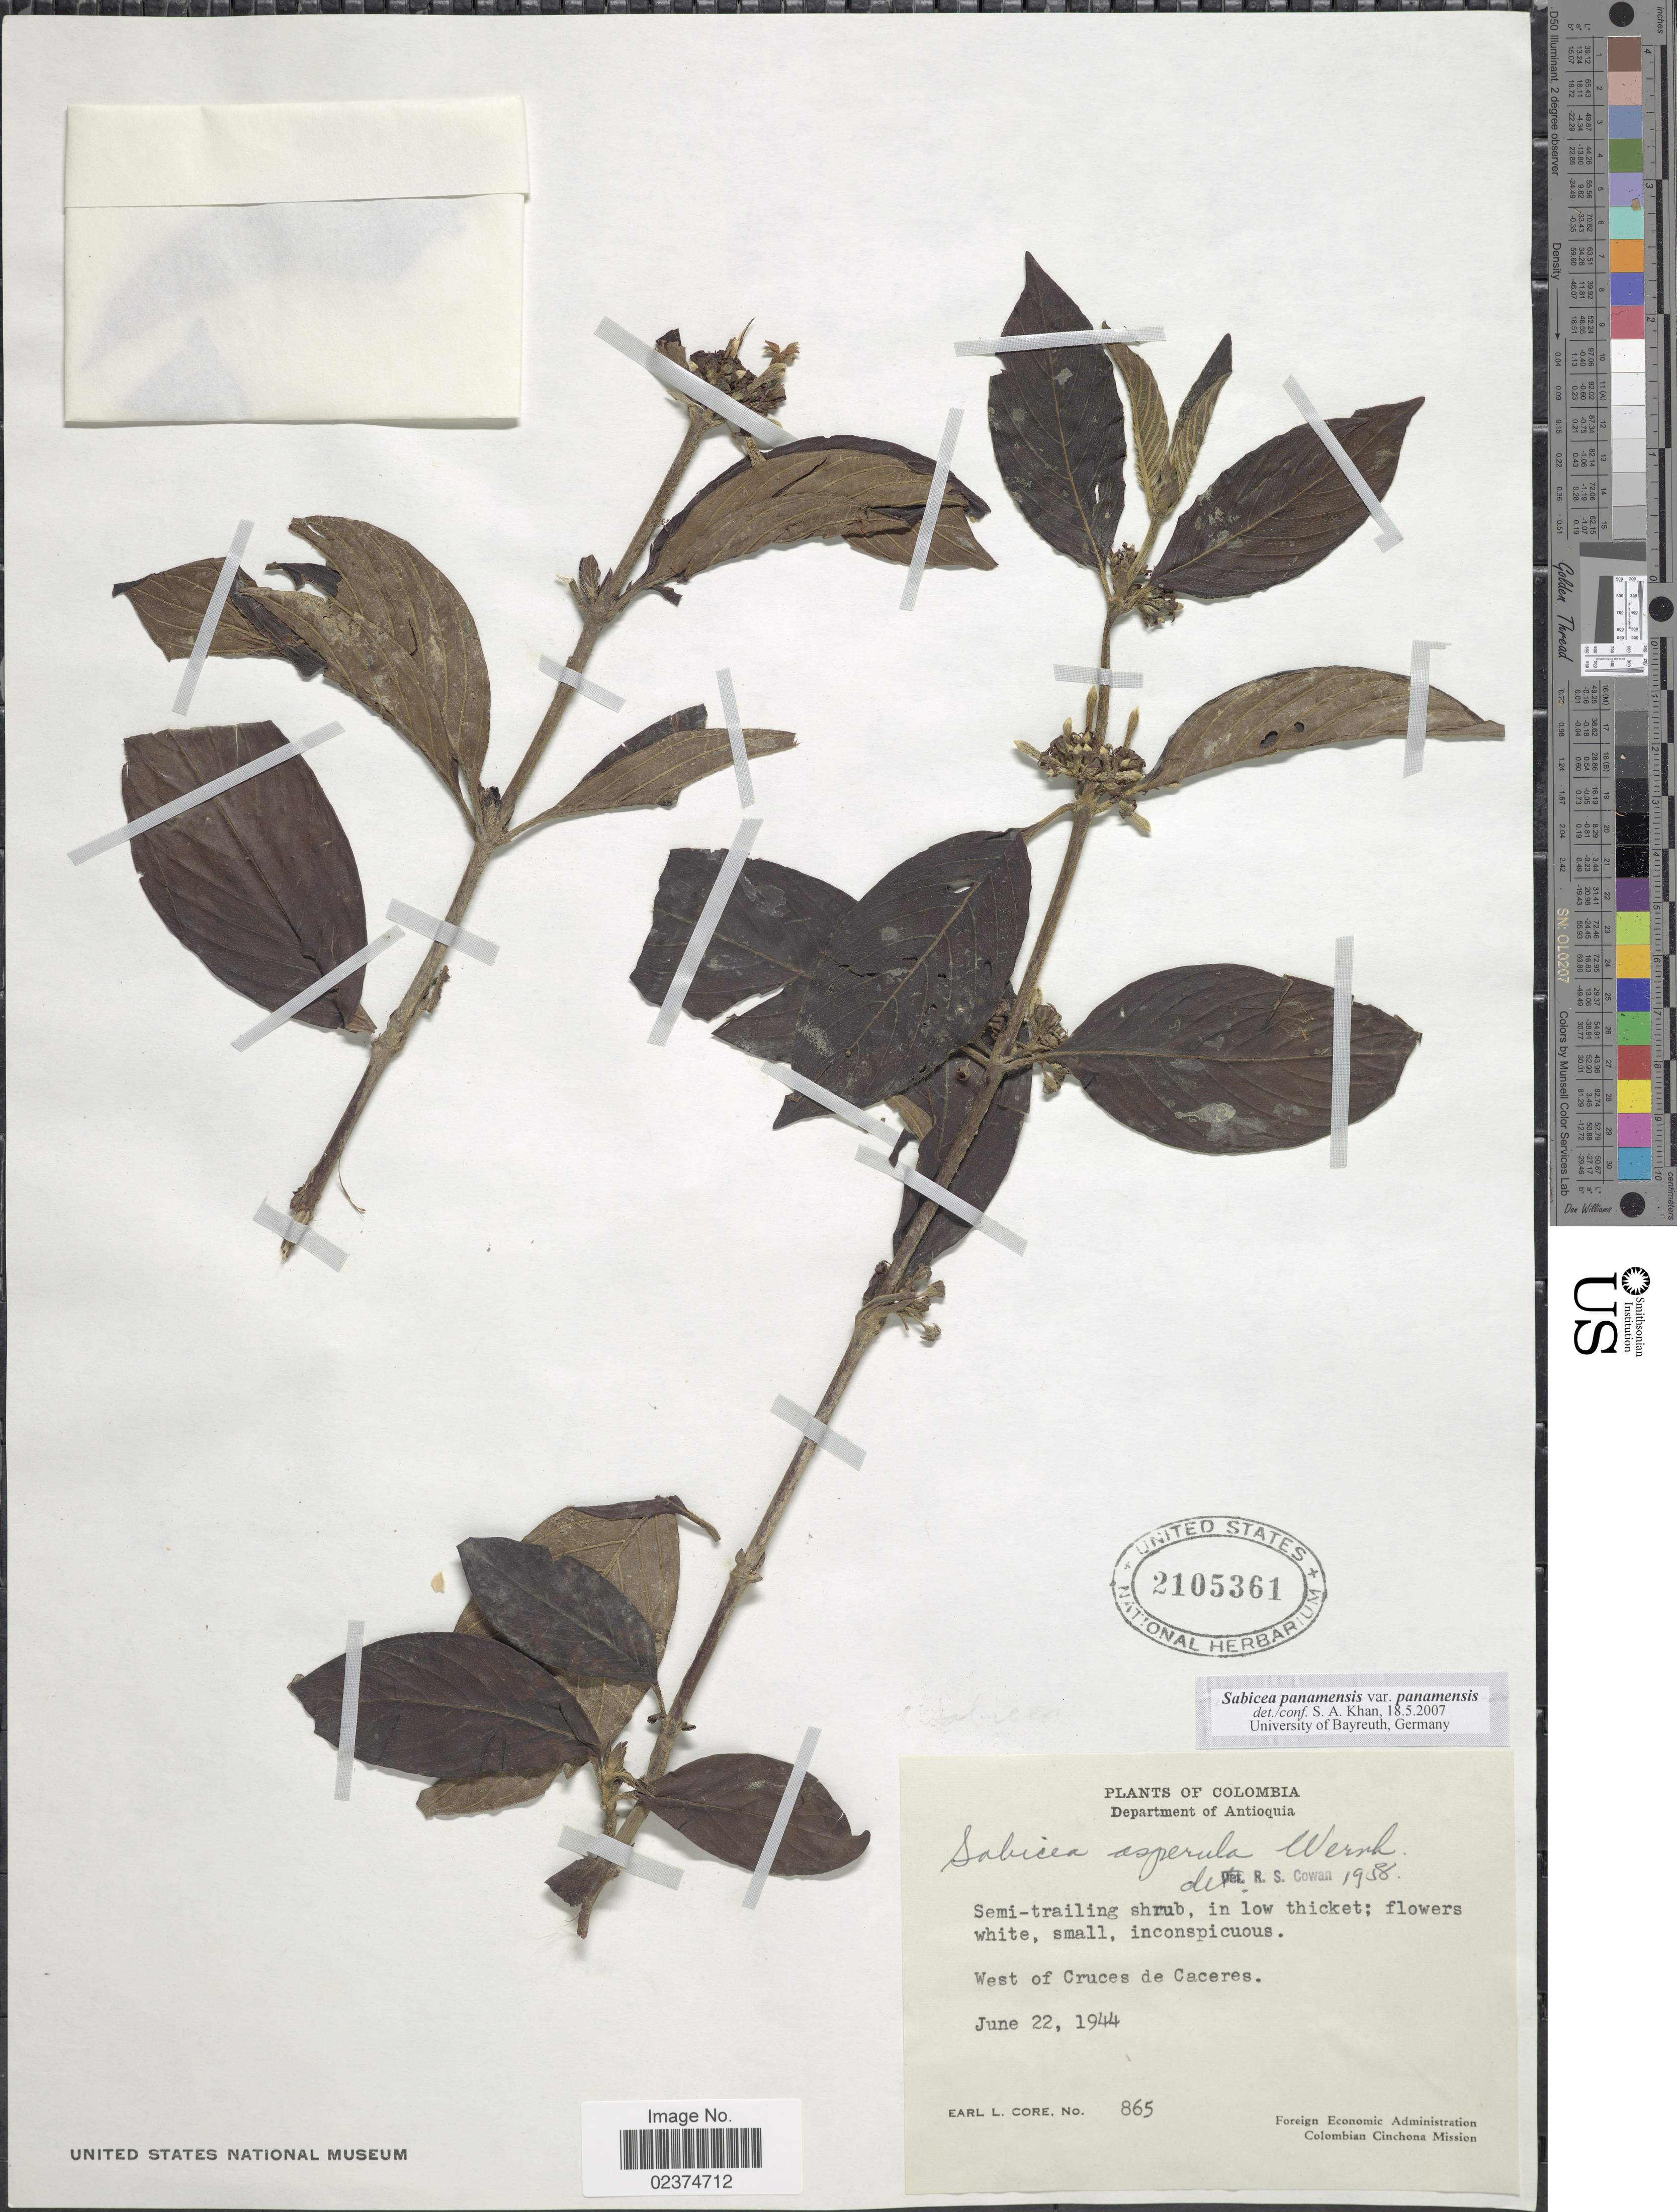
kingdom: Plantae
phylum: Tracheophyta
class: Magnoliopsida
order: Gentianales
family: Rubiaceae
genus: Sabicea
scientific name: Sabicea panamensis var. panamensis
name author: Wernham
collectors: E. L. Core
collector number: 865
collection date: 1944-06-22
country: Colombia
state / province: Antioquia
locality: West of Cruces de Caceres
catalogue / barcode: US 2105361